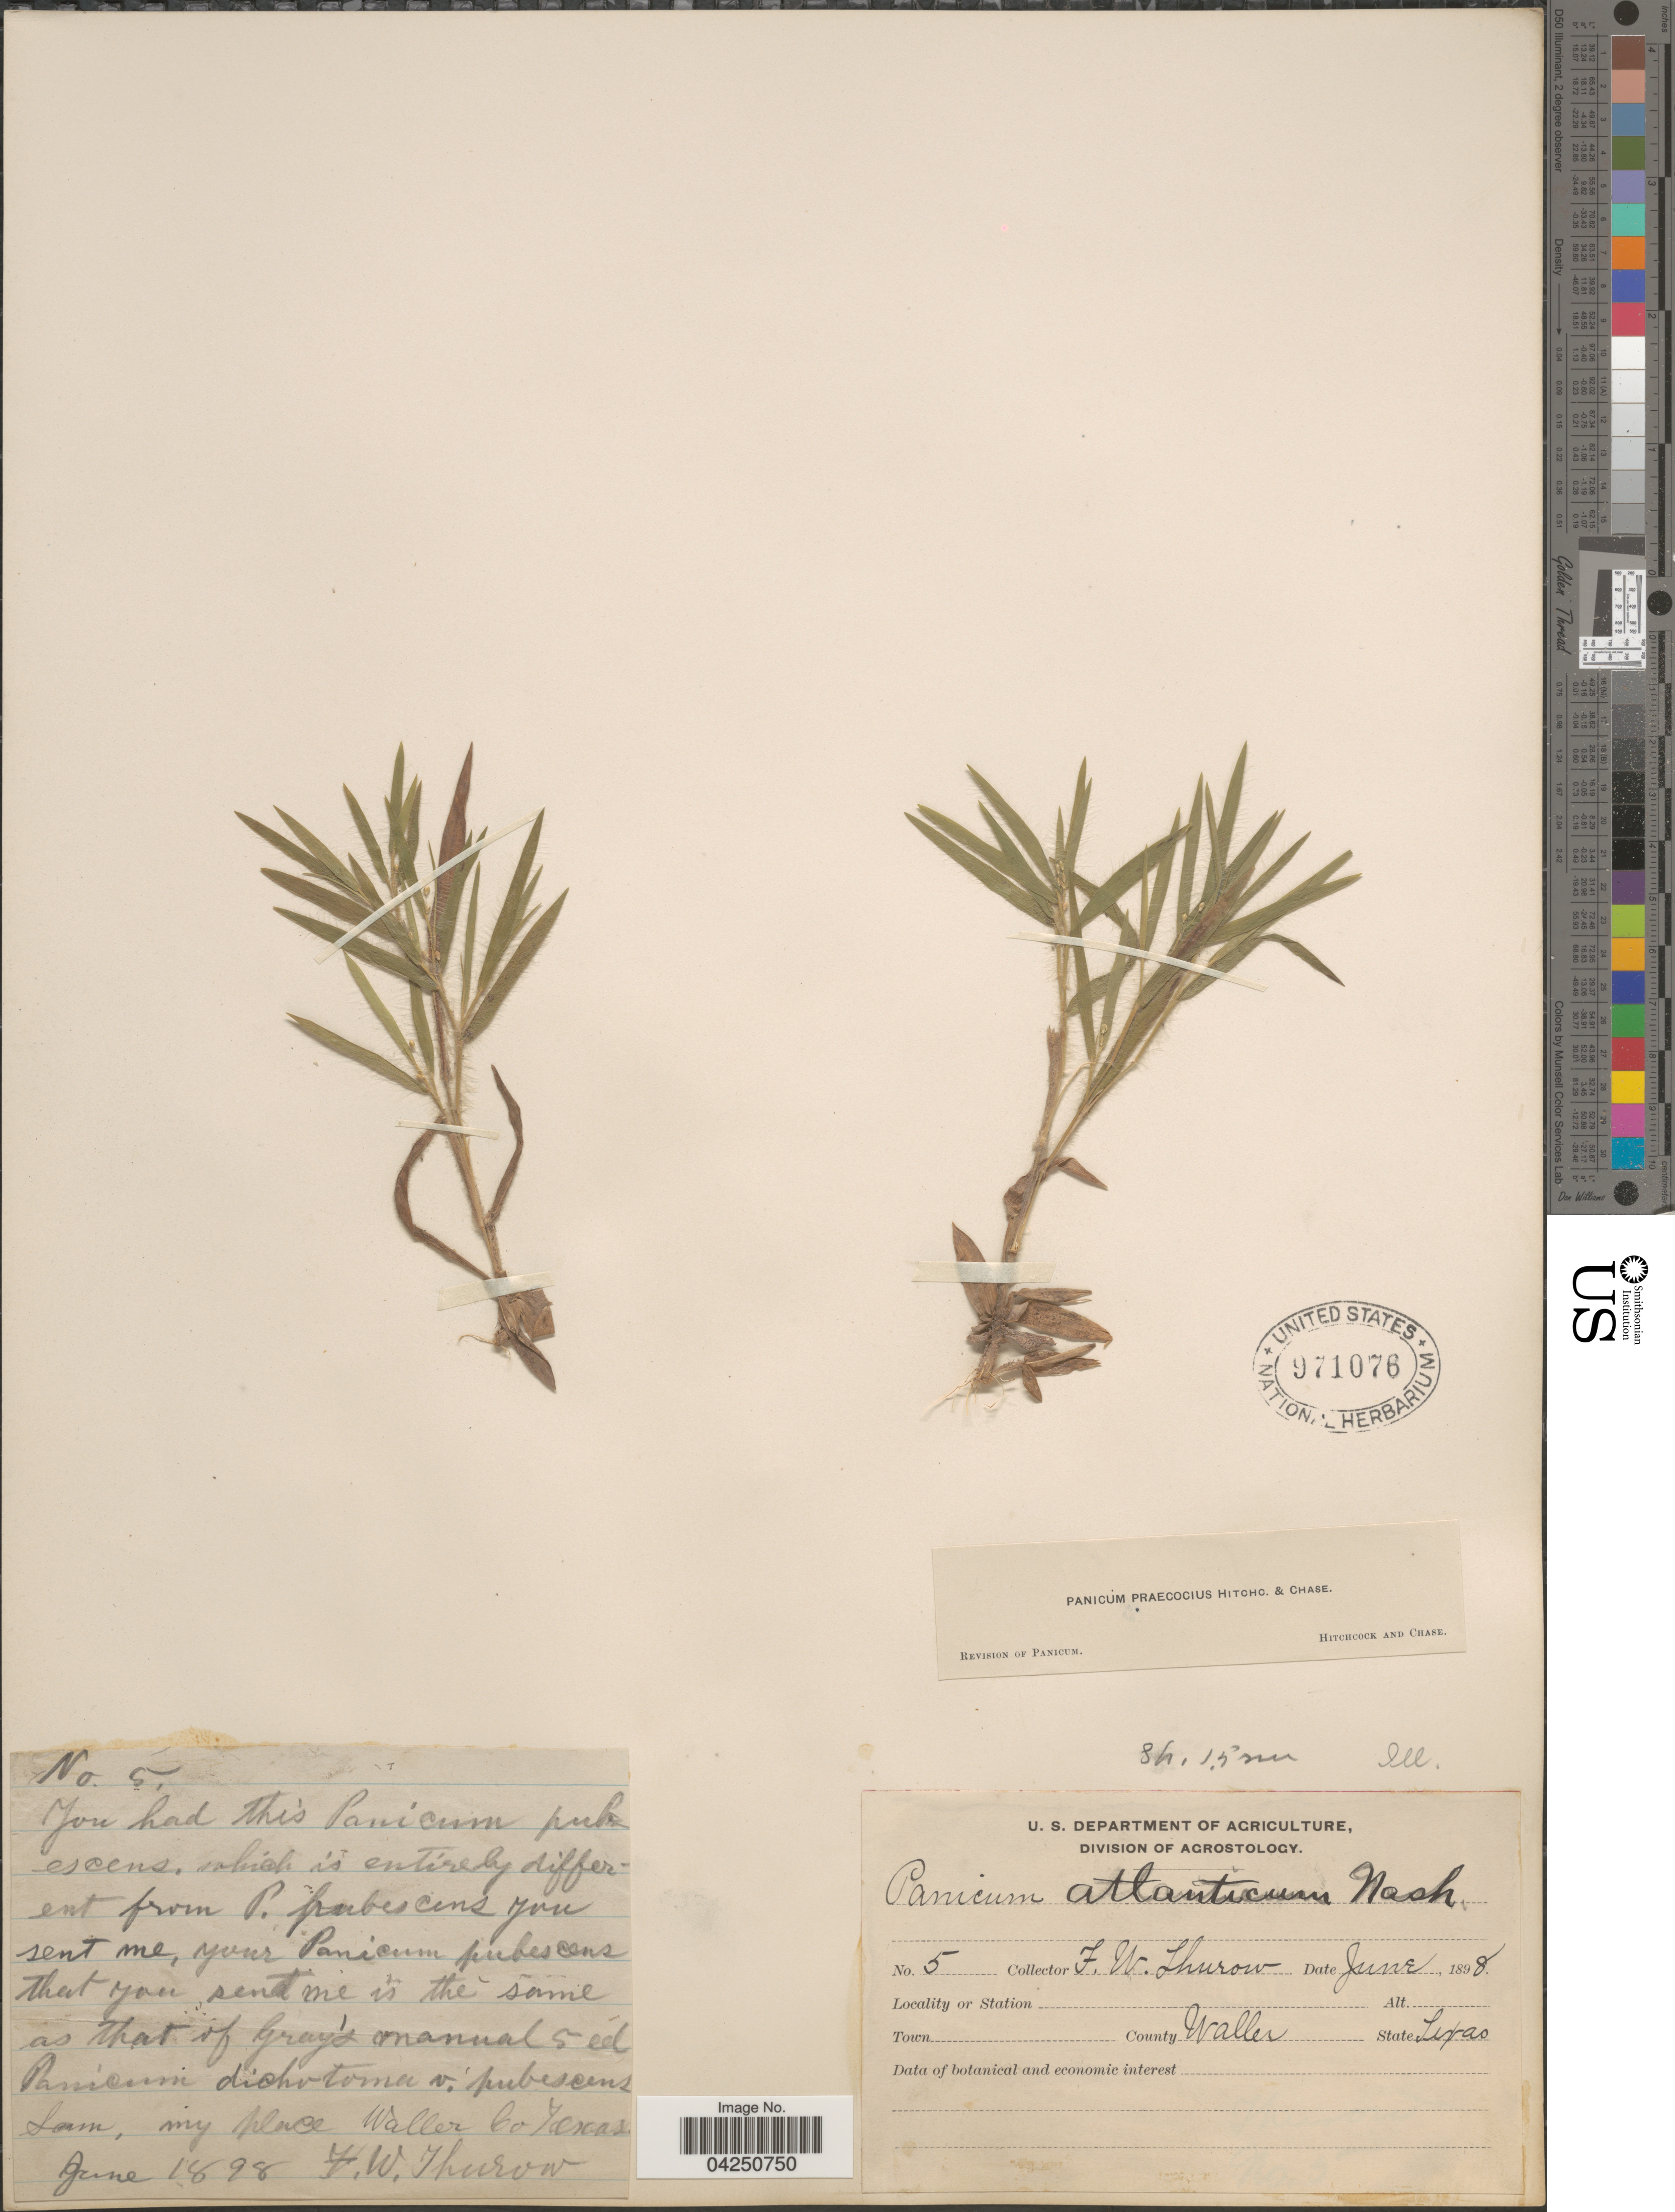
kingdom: Plantae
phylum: Tracheophyta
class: Liliopsida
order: Poales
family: Poaceae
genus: Dichanthelium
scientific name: Dichanthelium acuminatum var. acuminatum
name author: (Sw.) Gould & C.A. Clark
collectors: F. W. Thurow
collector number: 5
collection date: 1898-06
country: United States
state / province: Texas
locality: County Waller.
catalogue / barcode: US 971076